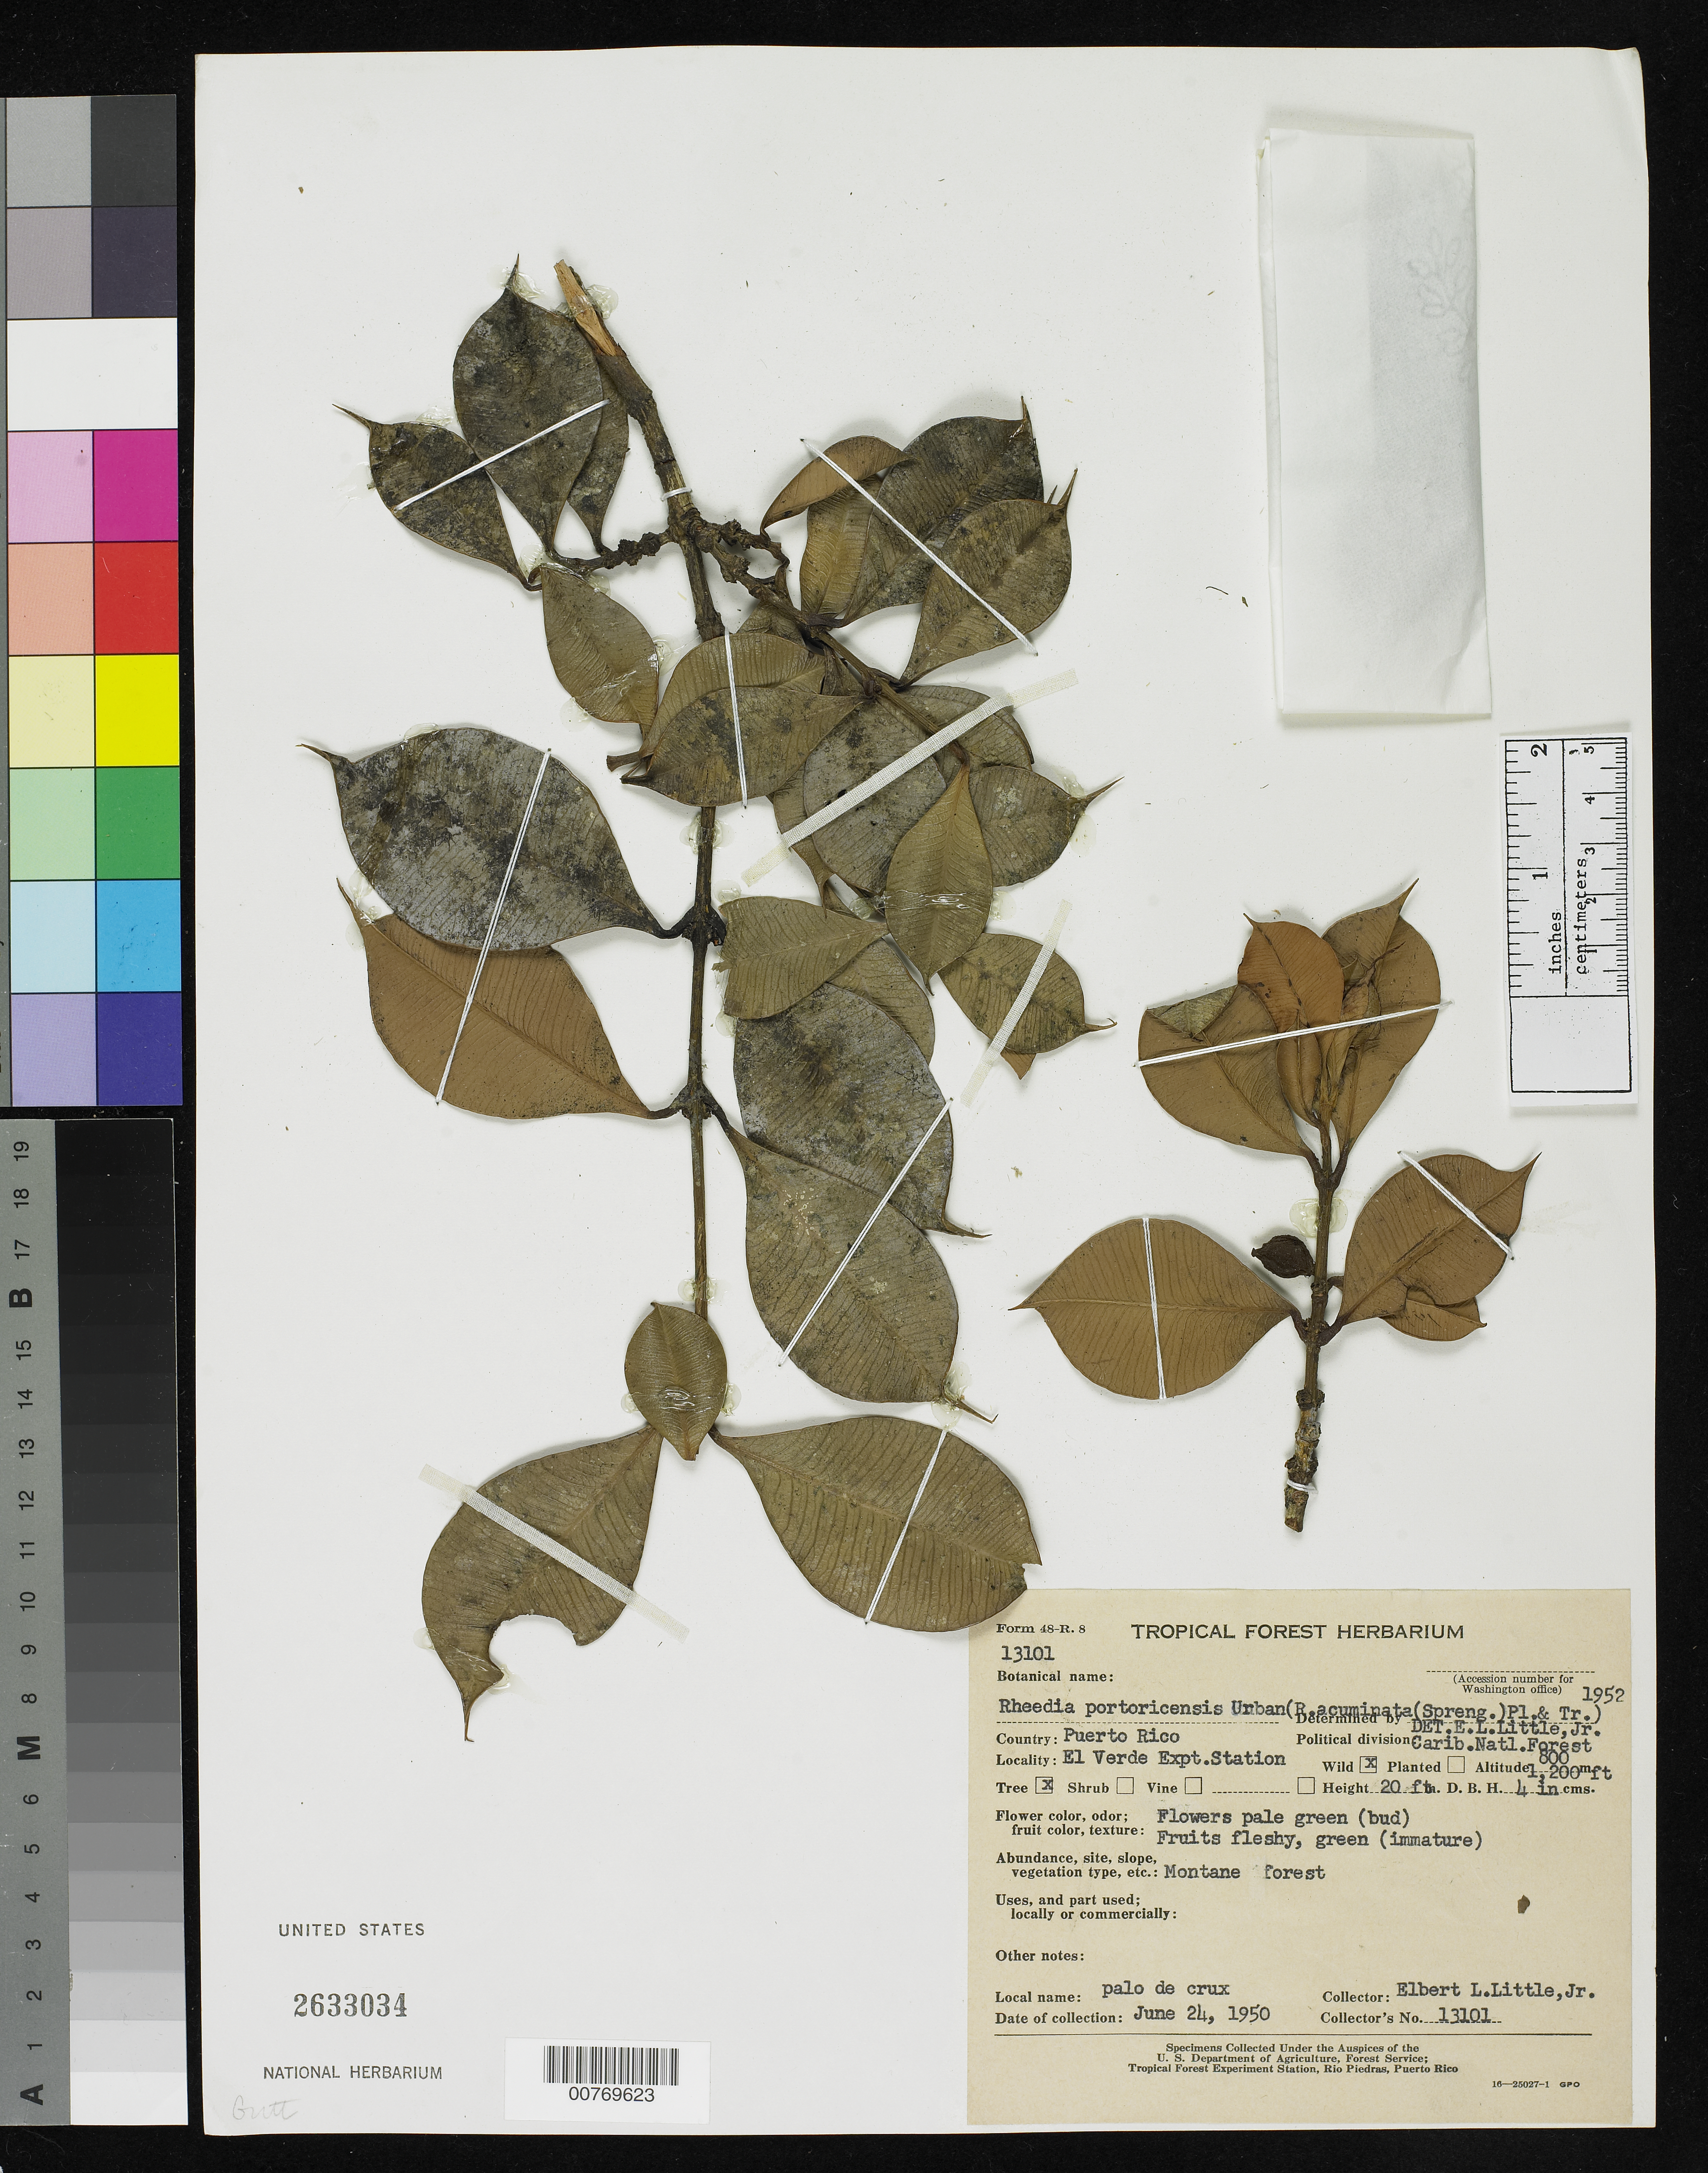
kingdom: Plantae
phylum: Tracheophyta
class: Magnoliopsida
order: Malpighiales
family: Clusiaceae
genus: Garcinia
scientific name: Garcinia portoricensis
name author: (Urb.) Alain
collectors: E. L. Little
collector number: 13101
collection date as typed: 24 Jun 1950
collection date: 1950-06-24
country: Puerto Rico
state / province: Río Grande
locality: Carib. Natl. Forest, El Verde Expt. Station.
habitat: montane forest.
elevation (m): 244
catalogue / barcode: US 2633034